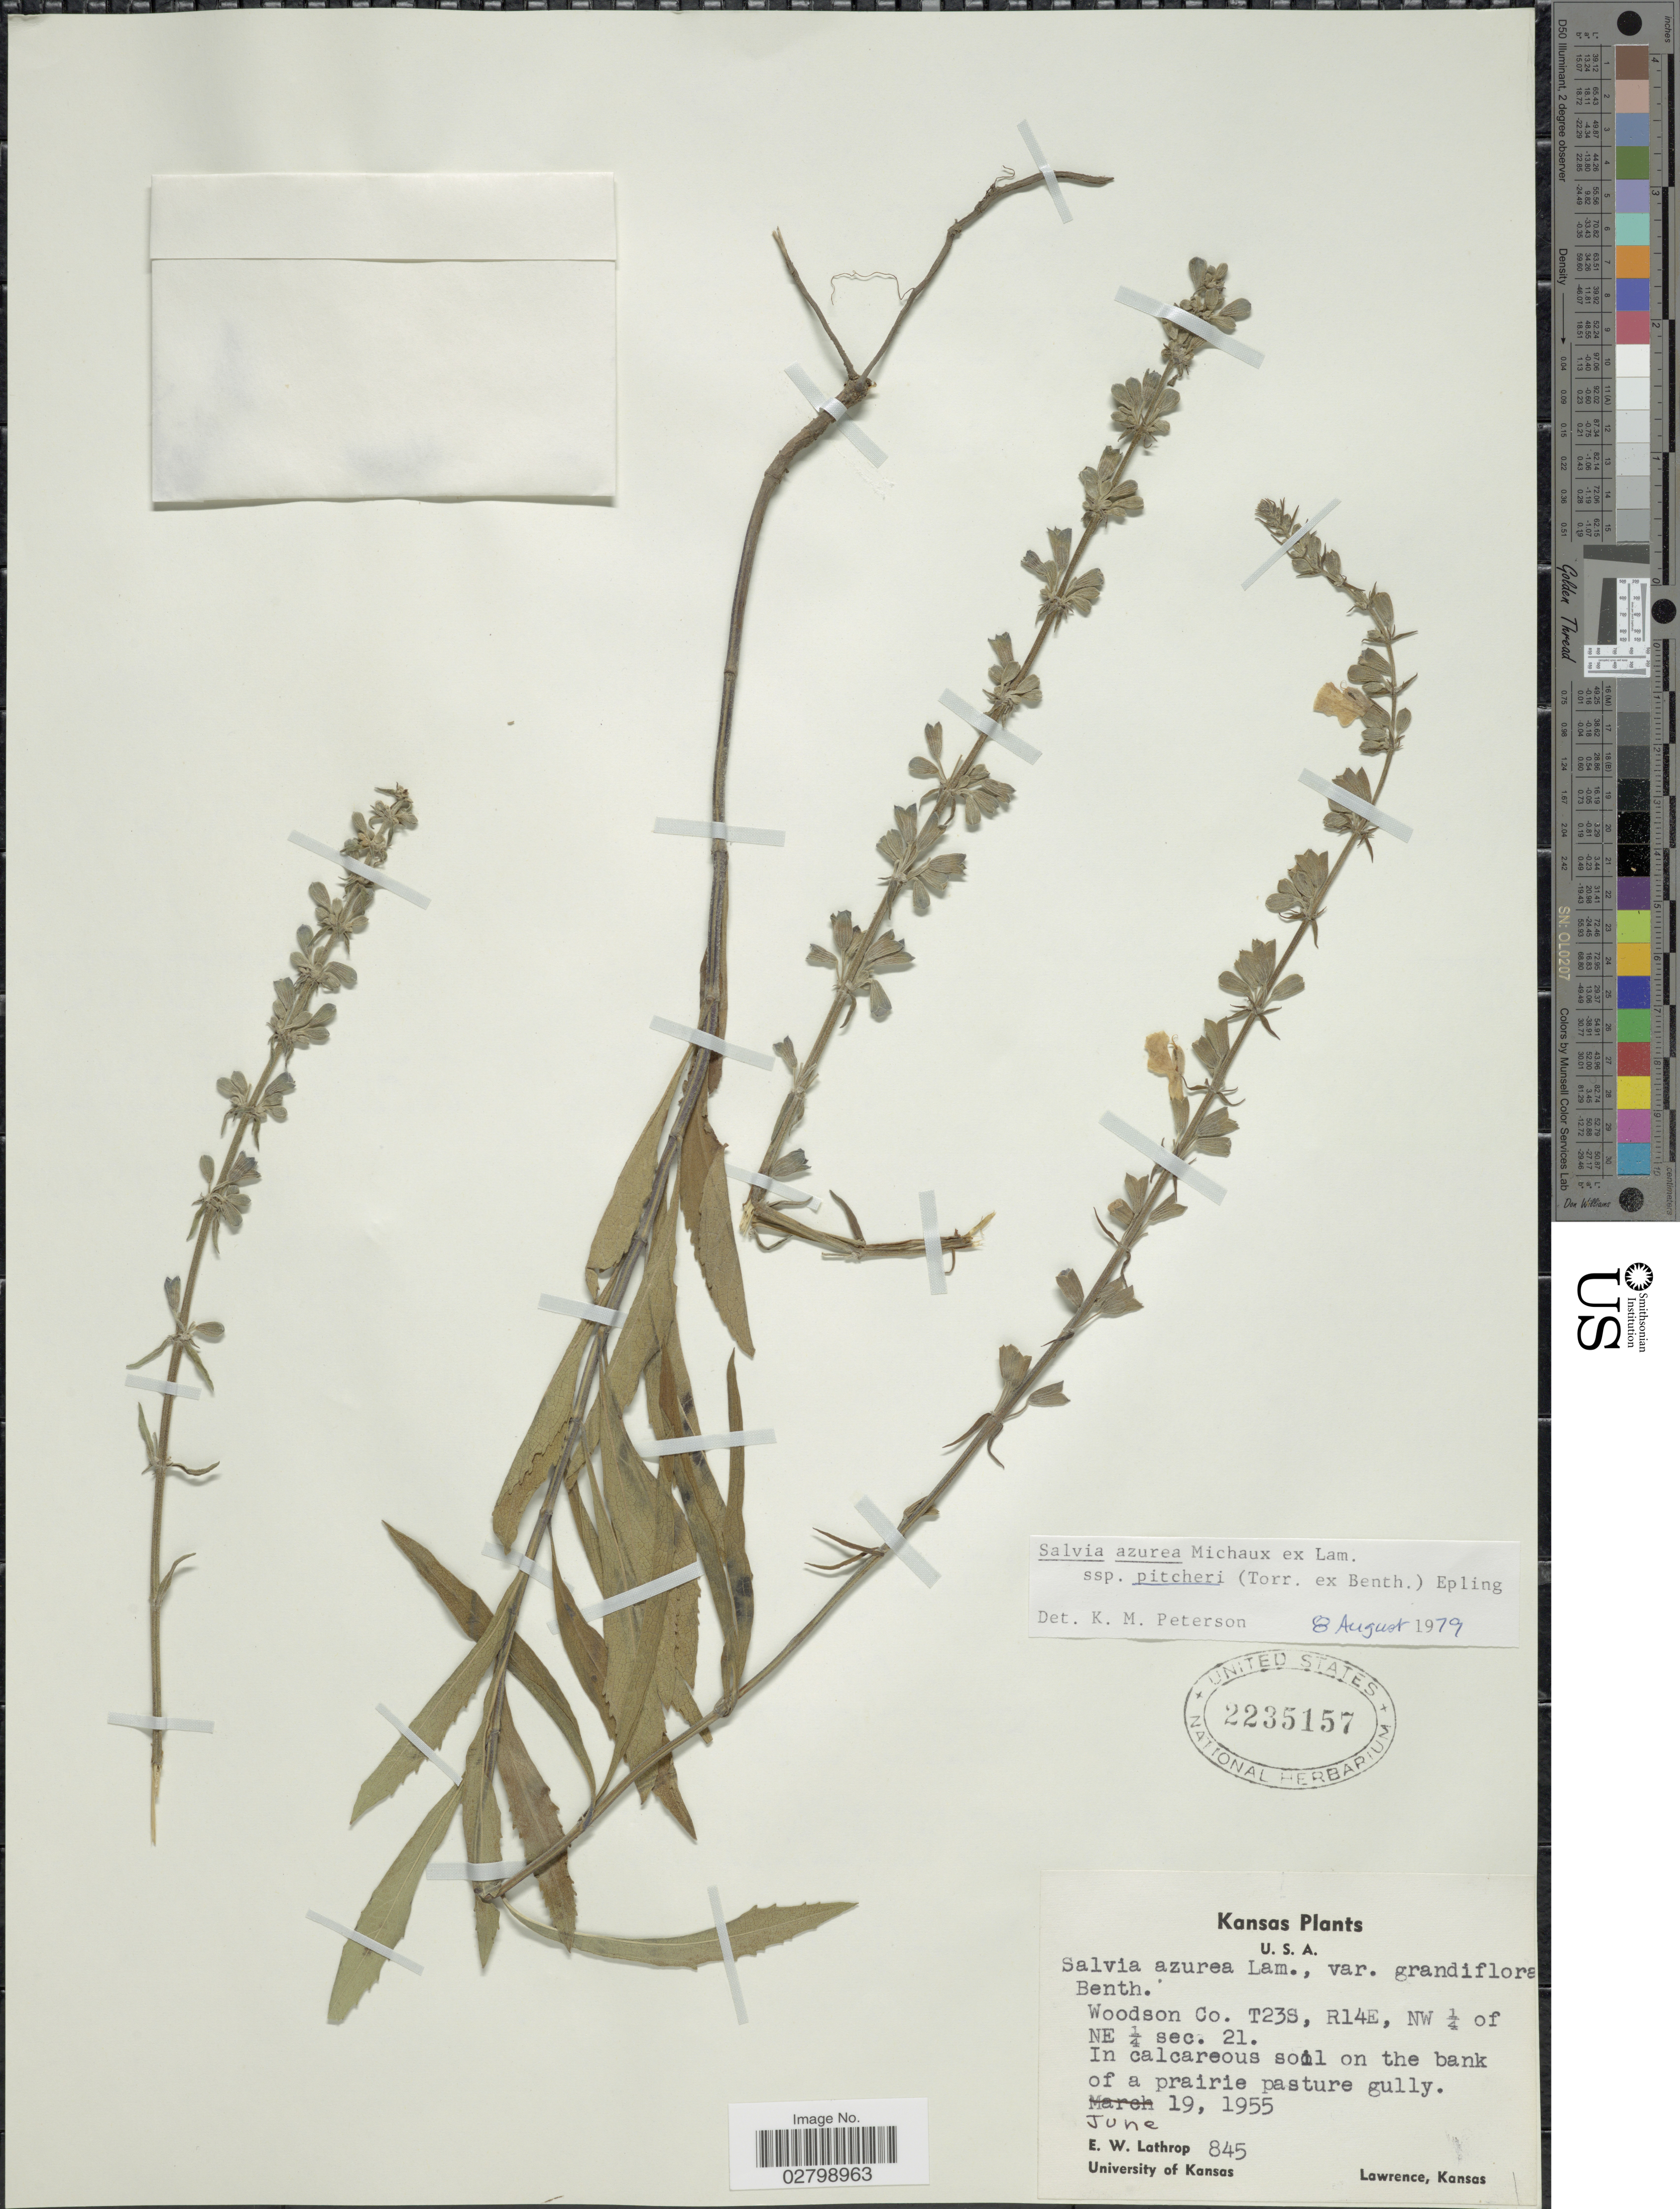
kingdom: Plantae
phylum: Tracheophyta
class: Magnoliopsida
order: Lamiales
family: Lamiaceae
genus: Salvia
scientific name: Salvia azurea subsp. pitcheri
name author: Michx. ex Lam.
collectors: E. W. Lathrop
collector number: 845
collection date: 1955-06-19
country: United States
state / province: Kansas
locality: Woodson Co. T23S, R14E, NW ¼ of NE ¼ sec. 21. In a calcareous soil on the bank of a prairie pasture gully.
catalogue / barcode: US 2235157